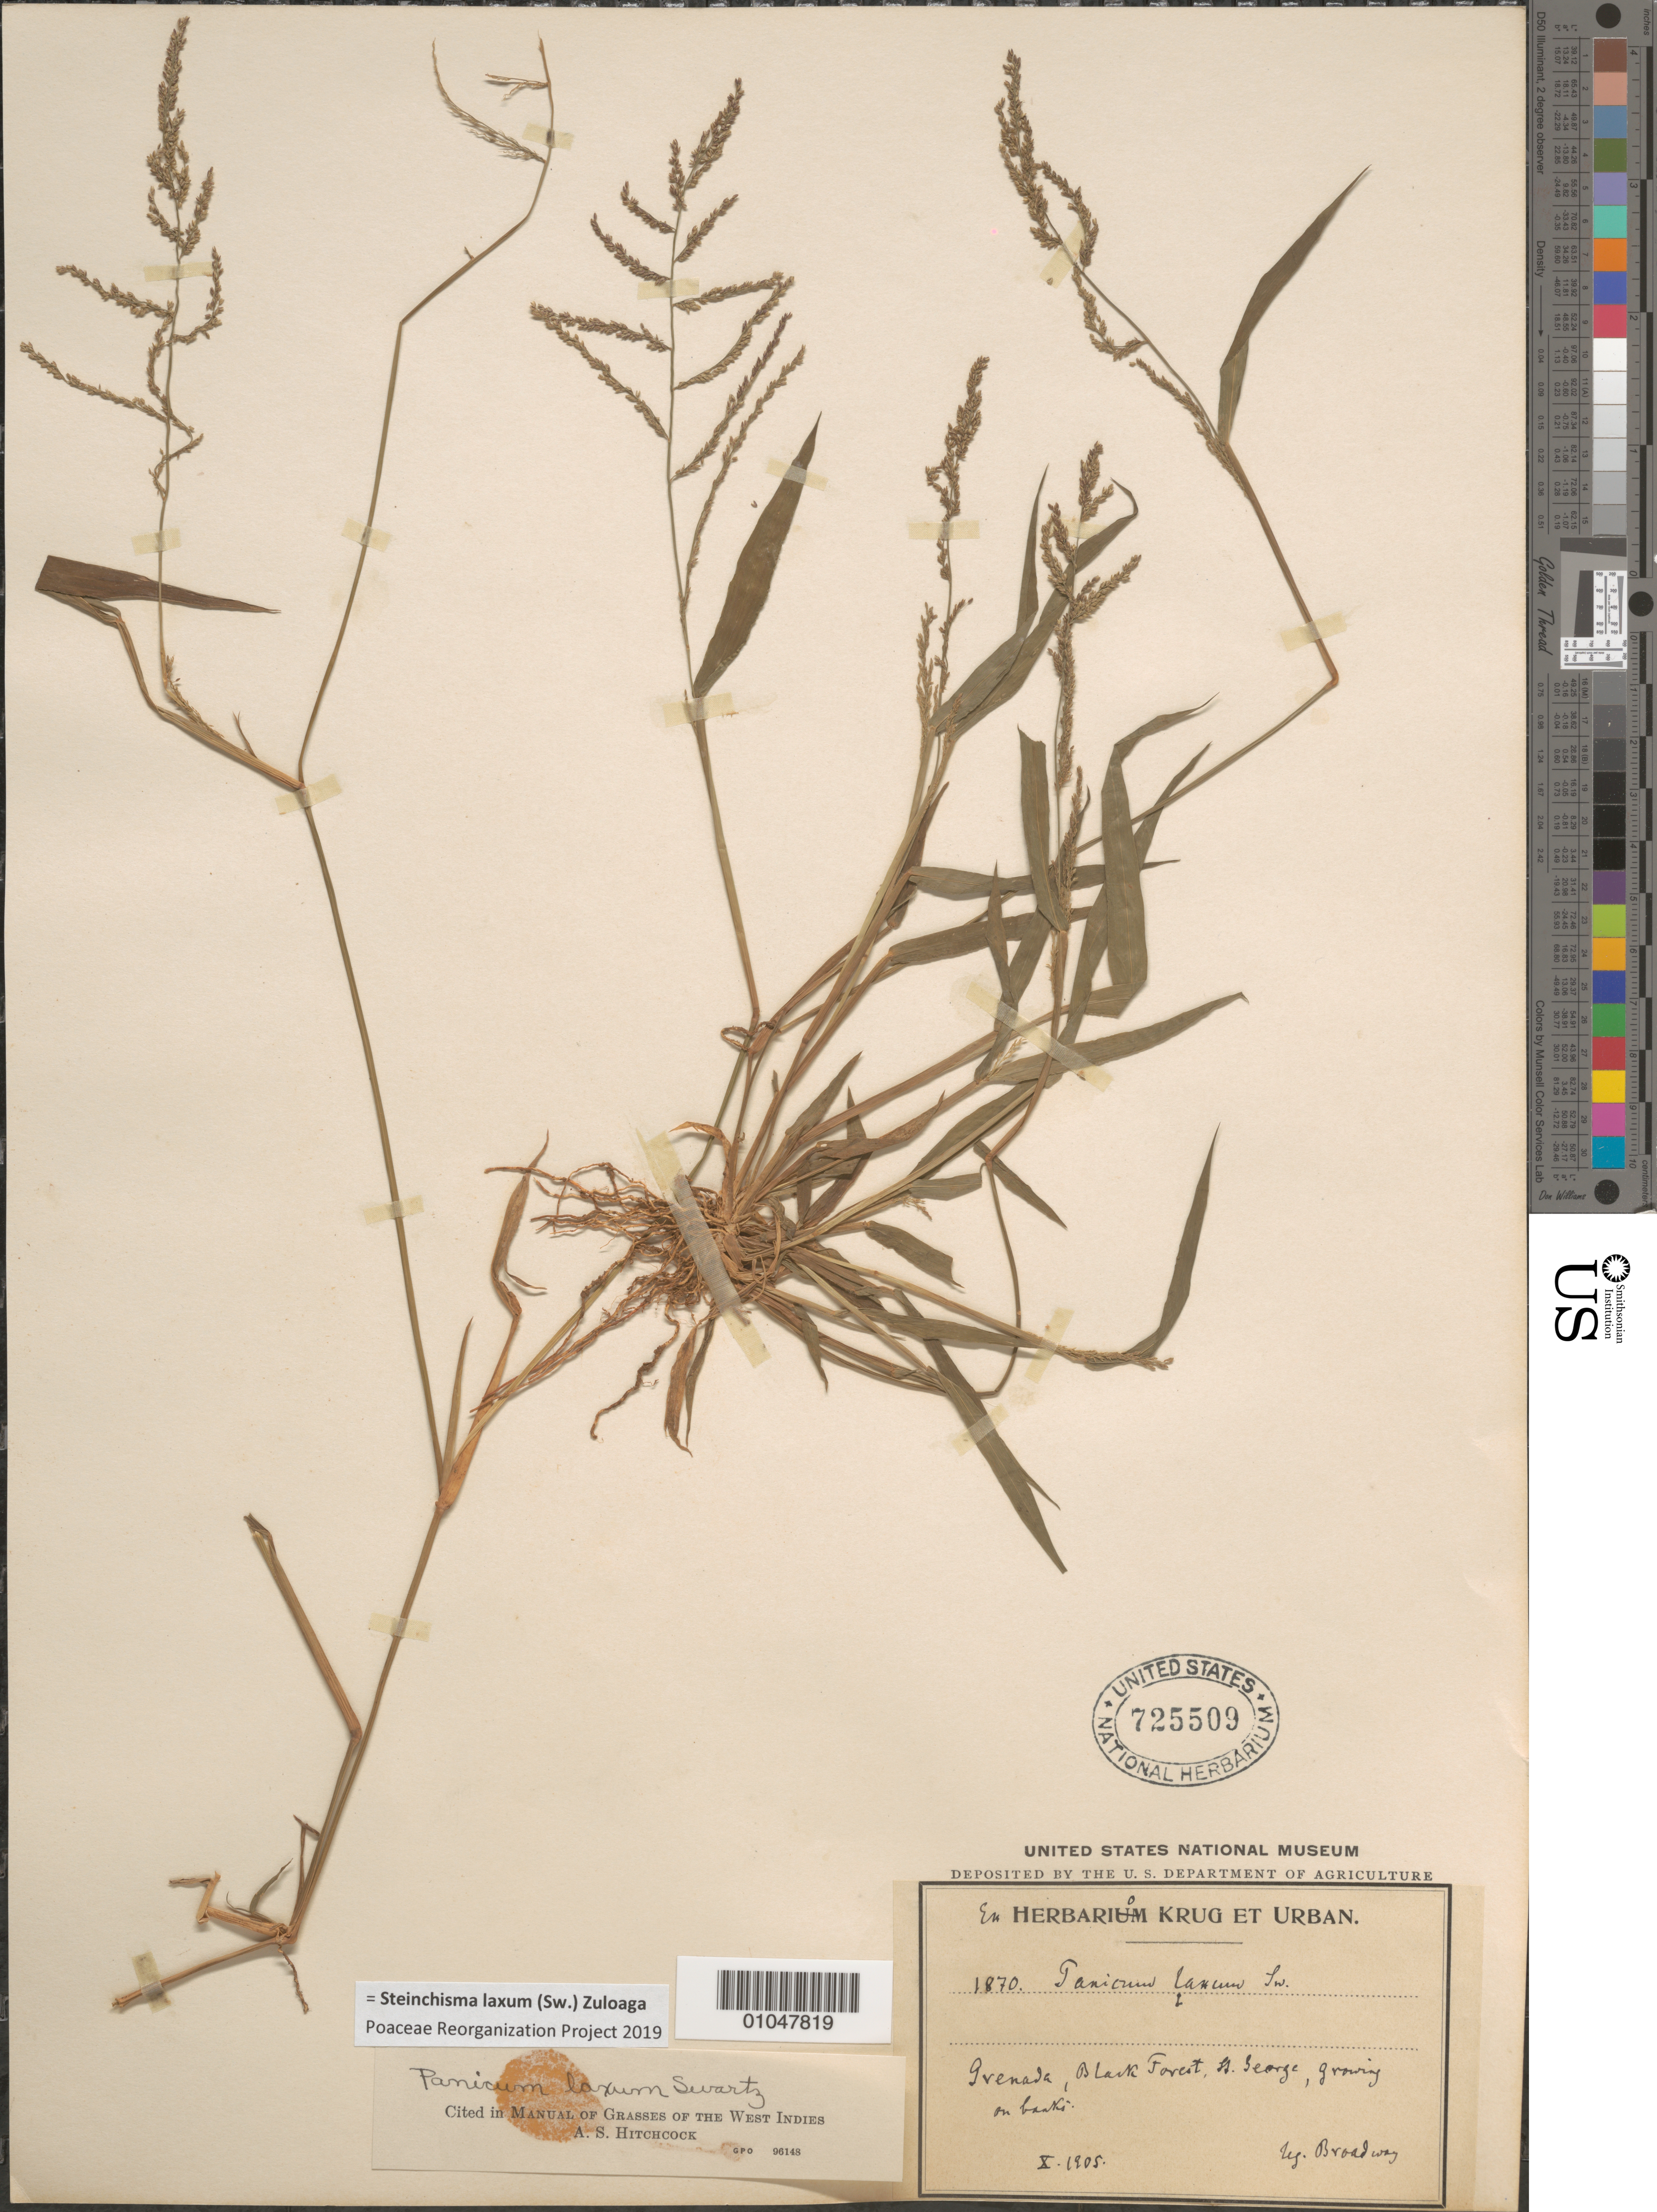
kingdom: Plantae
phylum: Tracheophyta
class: Liliopsida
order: Poales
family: Poaceae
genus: Panicum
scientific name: Panicum laxum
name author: Sw.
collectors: W. E. Broadway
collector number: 1870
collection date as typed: Oct 1905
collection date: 1905-10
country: Grenada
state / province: Saint George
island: Grenada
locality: Black Forest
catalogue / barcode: US 725509